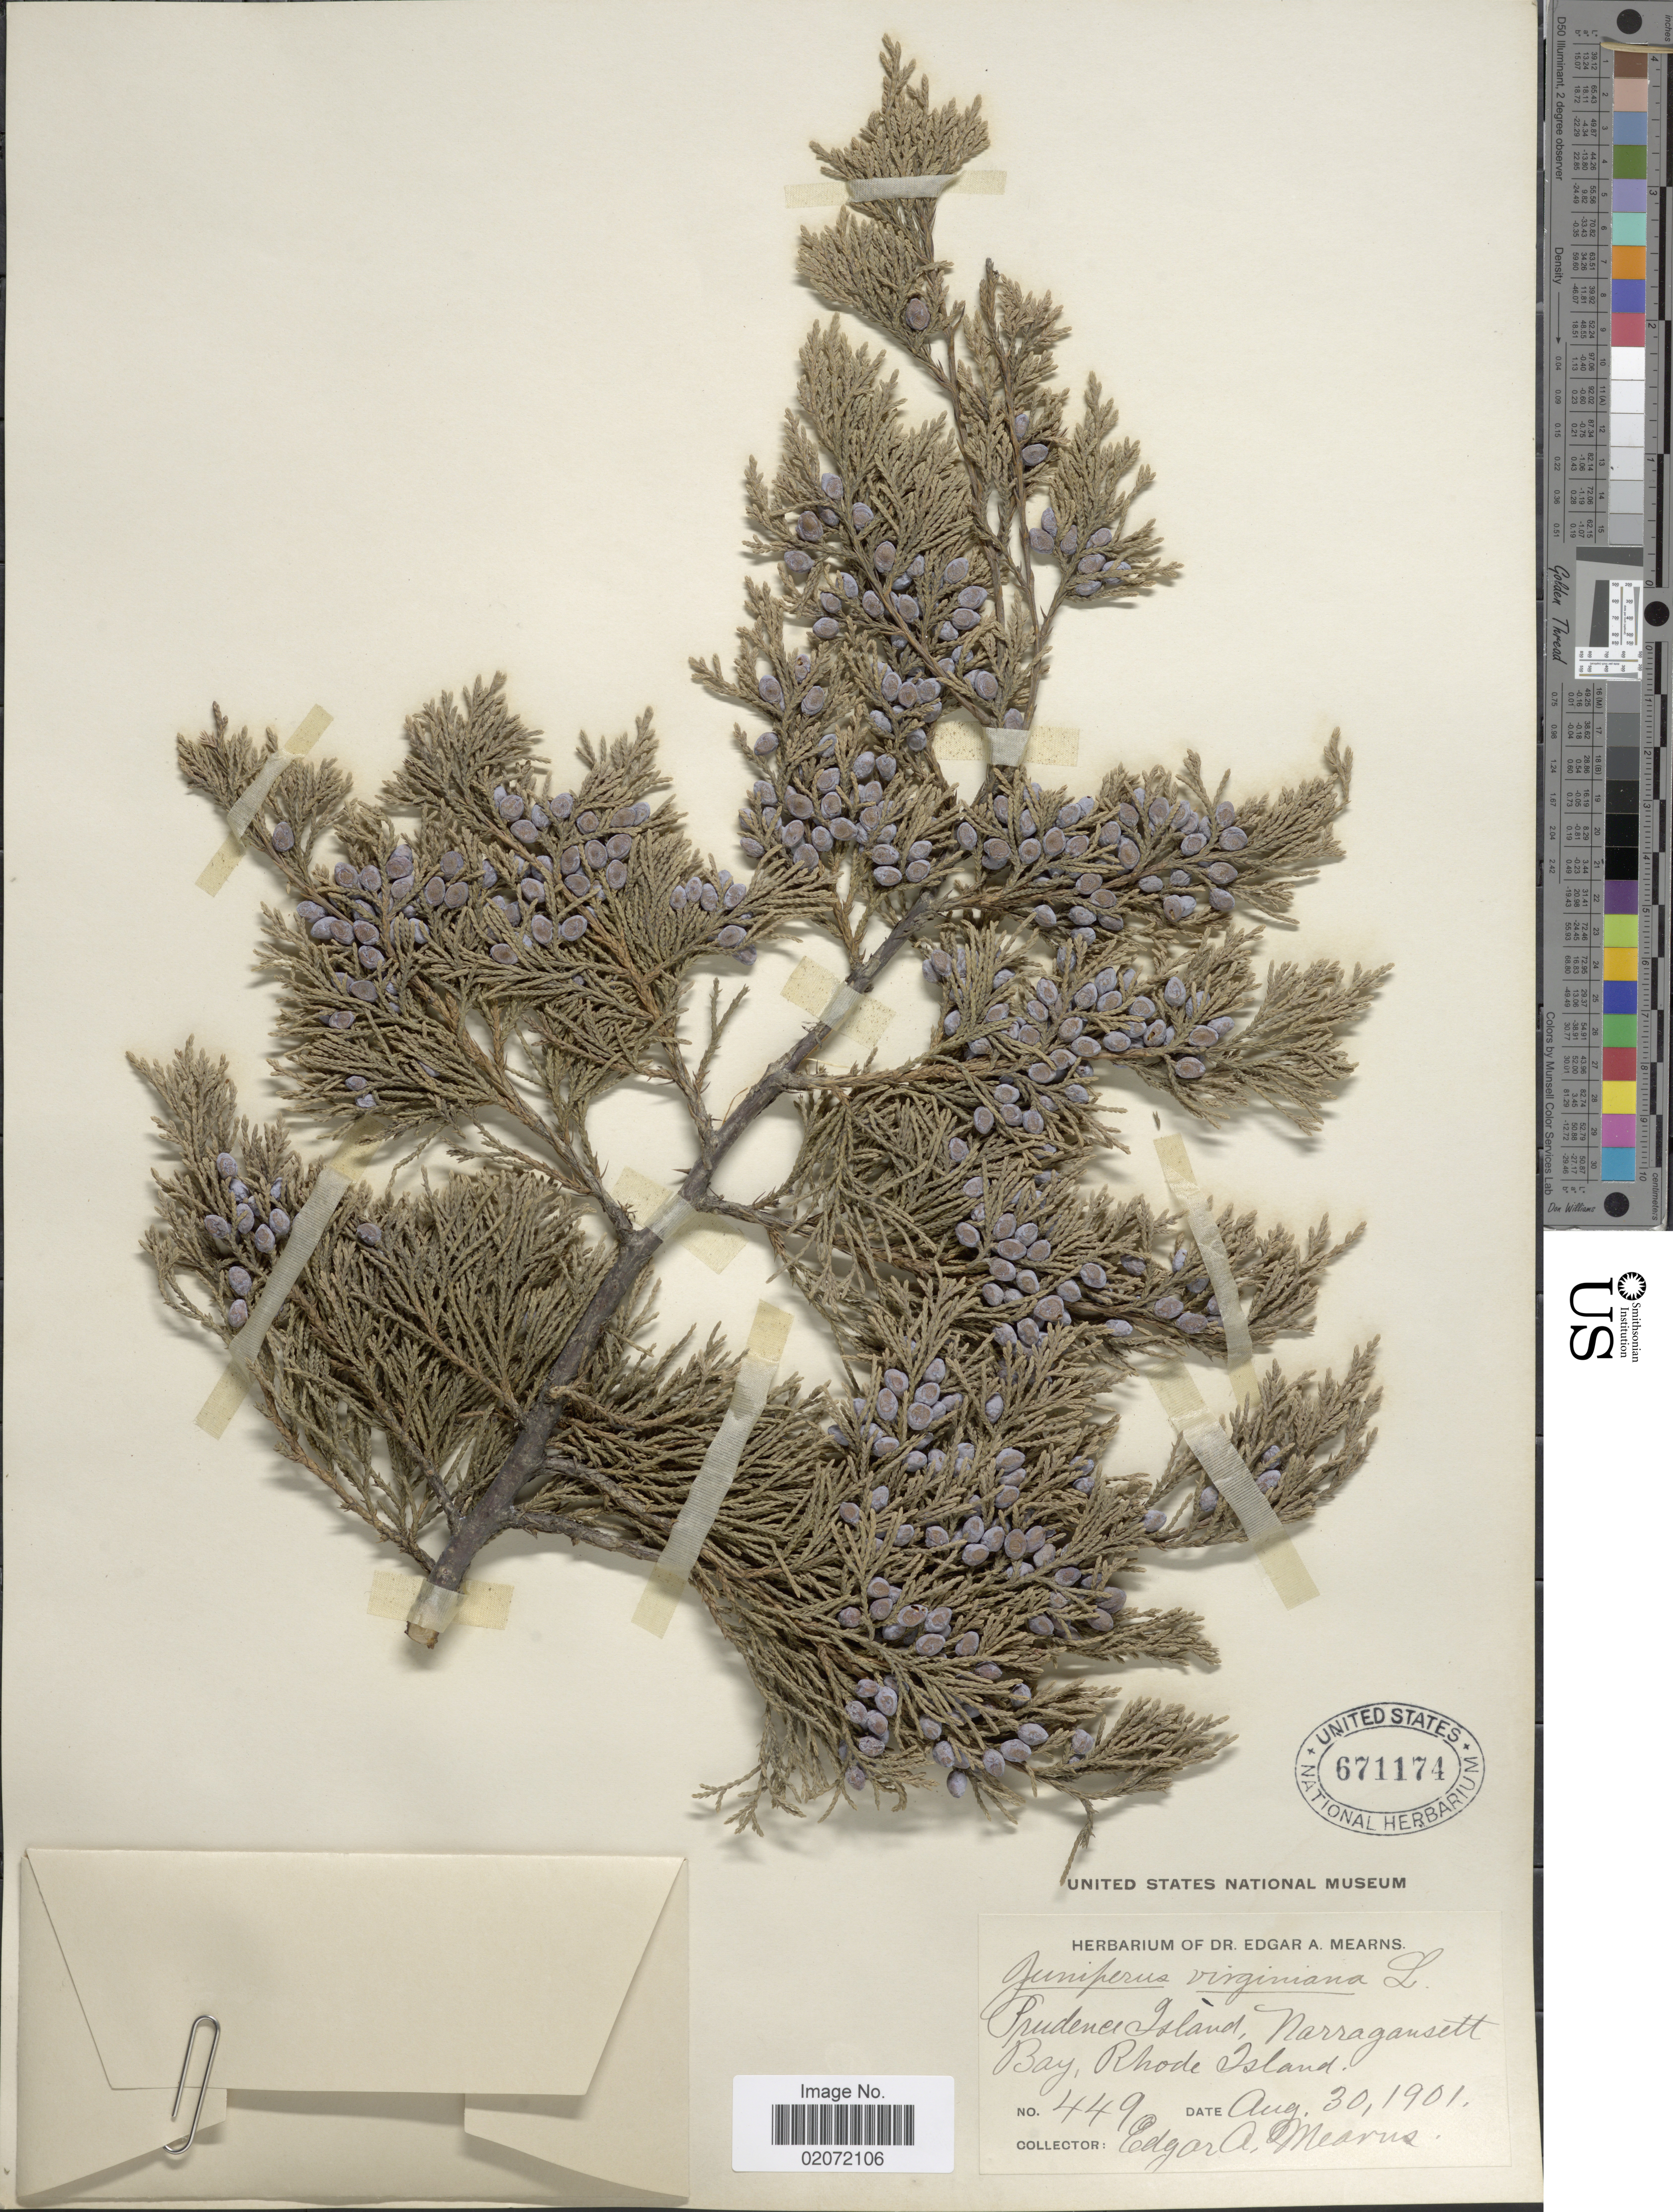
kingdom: Plantae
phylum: Tracheophyta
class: Pinopsida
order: Pinales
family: Cupressaceae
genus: Juniperus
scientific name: Juniperus virginiana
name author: L.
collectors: E. A. Mearns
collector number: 449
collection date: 1901-08-30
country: United States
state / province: Rhode Island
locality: Prudence Island, Narragansett Bay, Rhode Island.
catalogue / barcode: US 671174